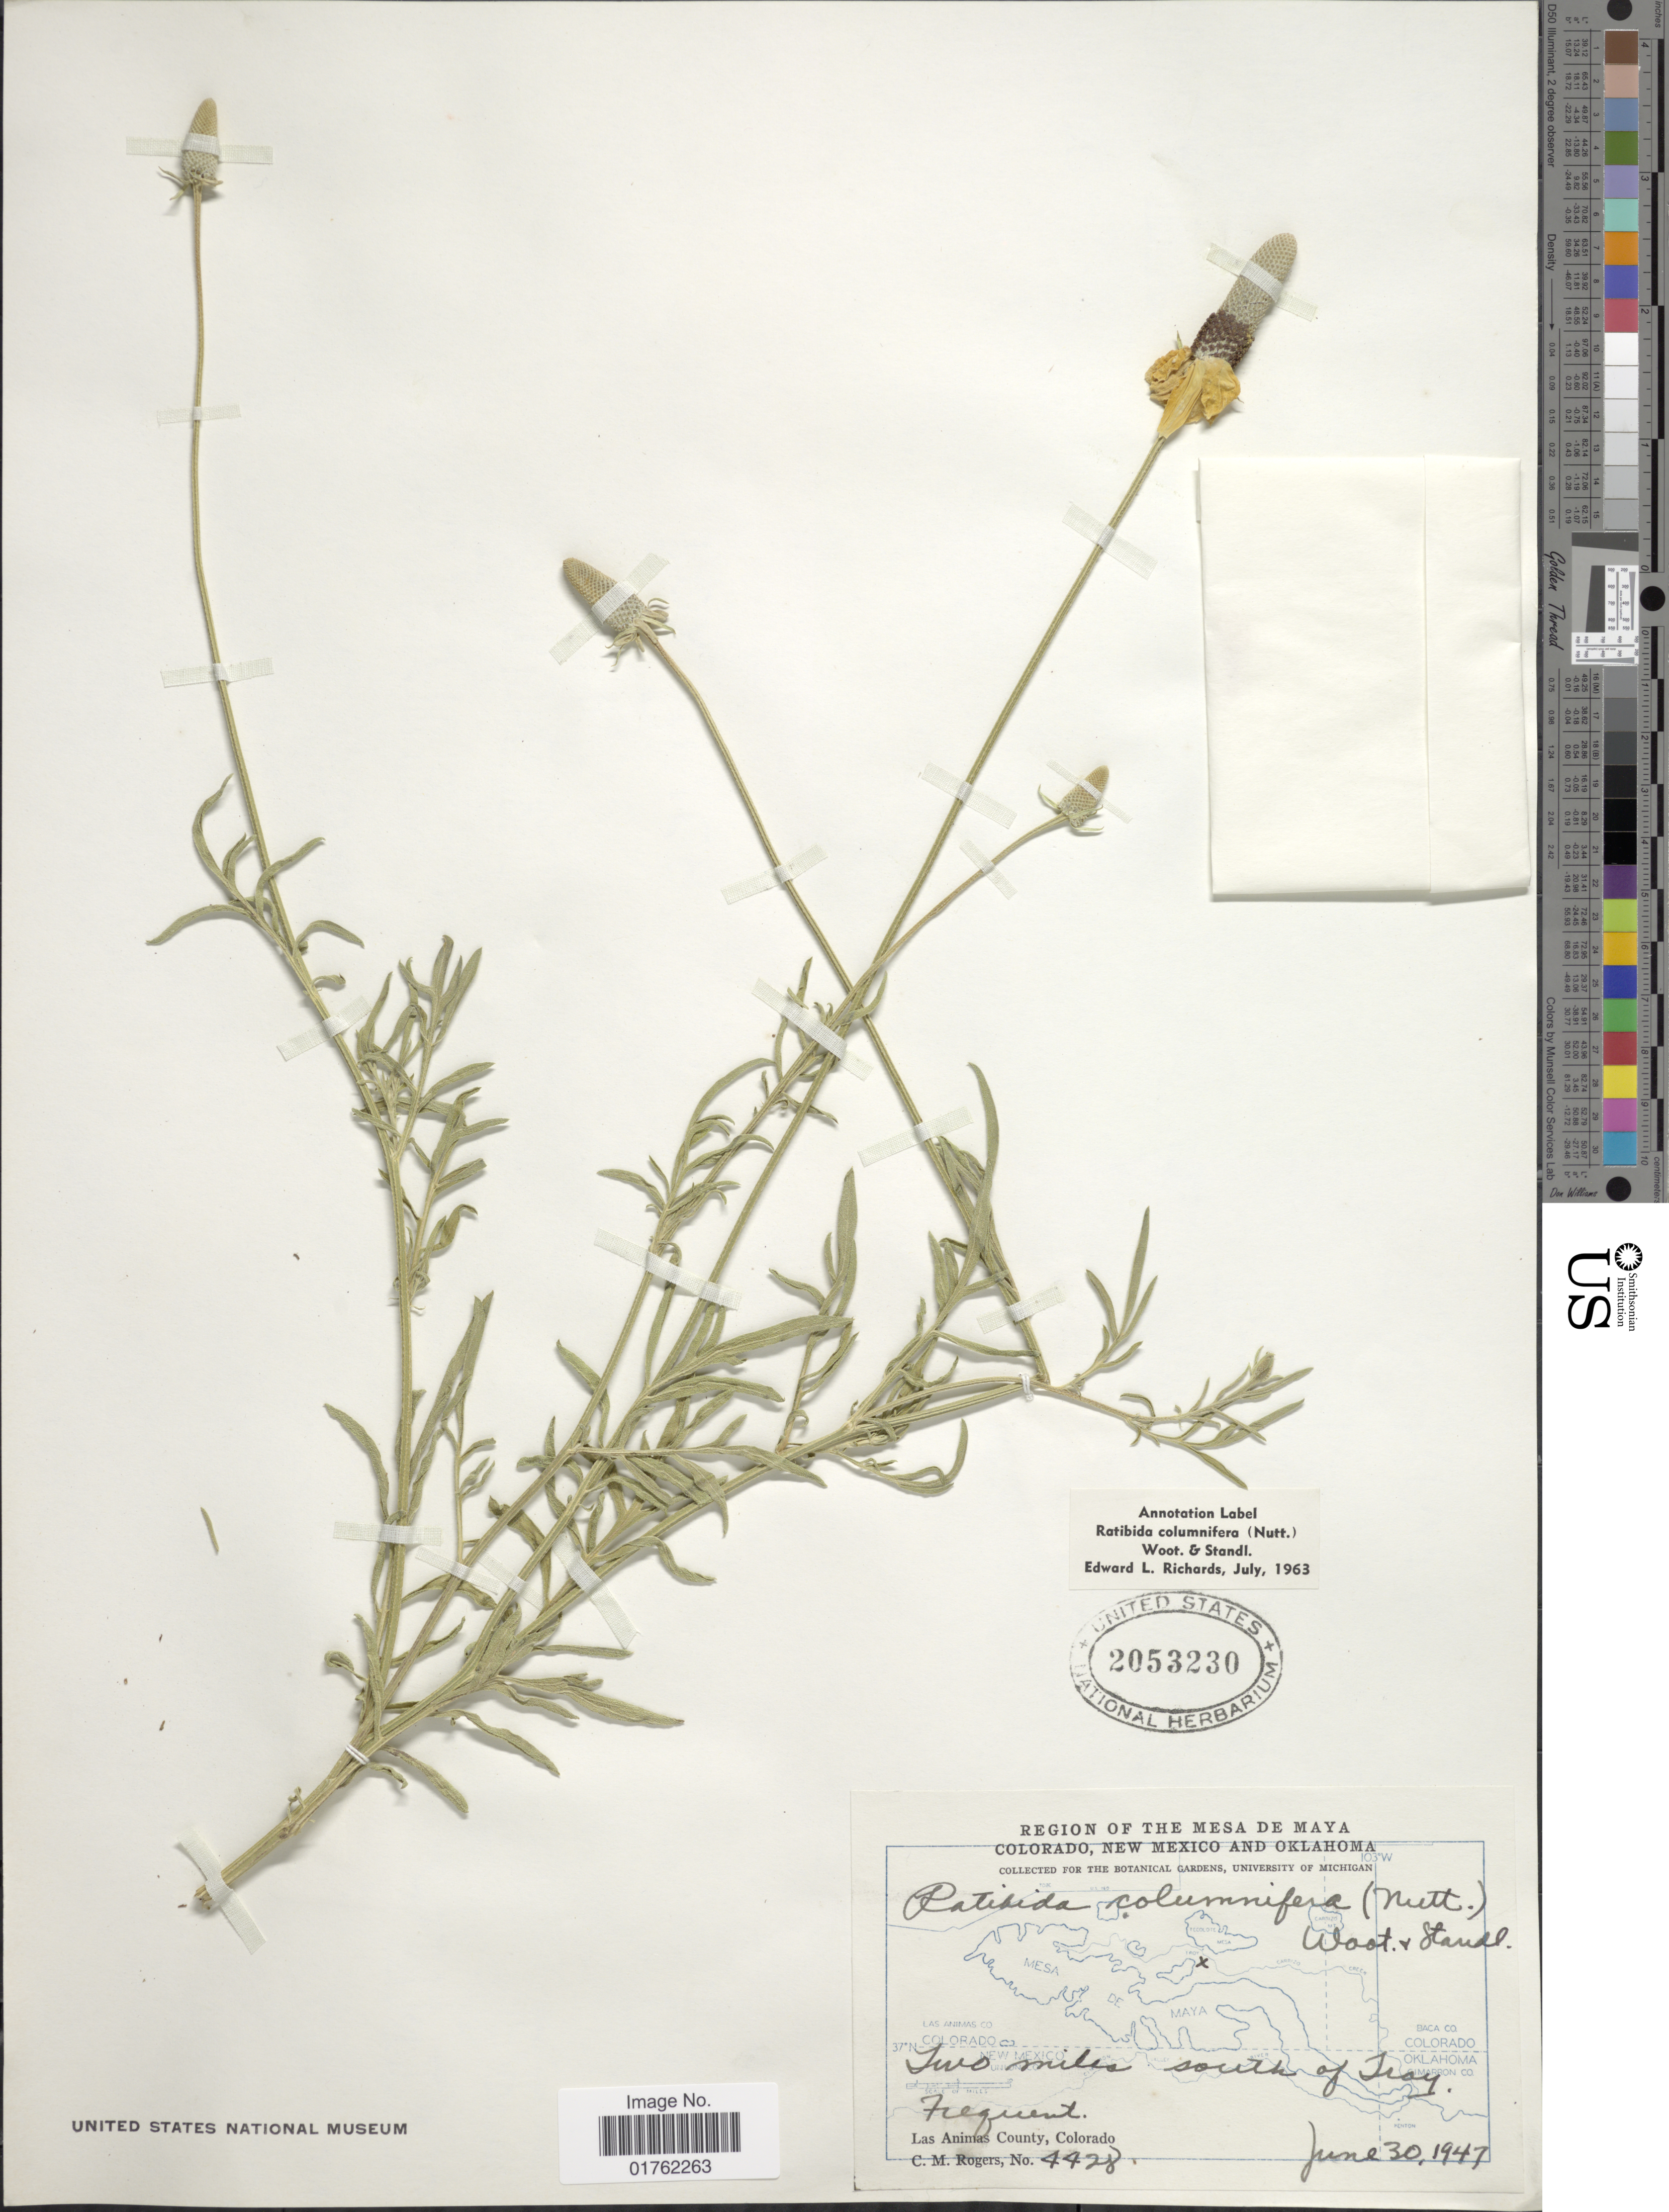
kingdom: Plantae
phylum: Tracheophyta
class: Magnoliopsida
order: Asterales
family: Asteraceae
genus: Ratibida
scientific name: Ratibida columnaris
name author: (Pursh) D. Don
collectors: C. M. Rogers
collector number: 4428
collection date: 1947-06-30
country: United States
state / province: Colorado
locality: Region of The Mesa de Maya, two miles south of Iray, Las Animas County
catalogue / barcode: US 2053230